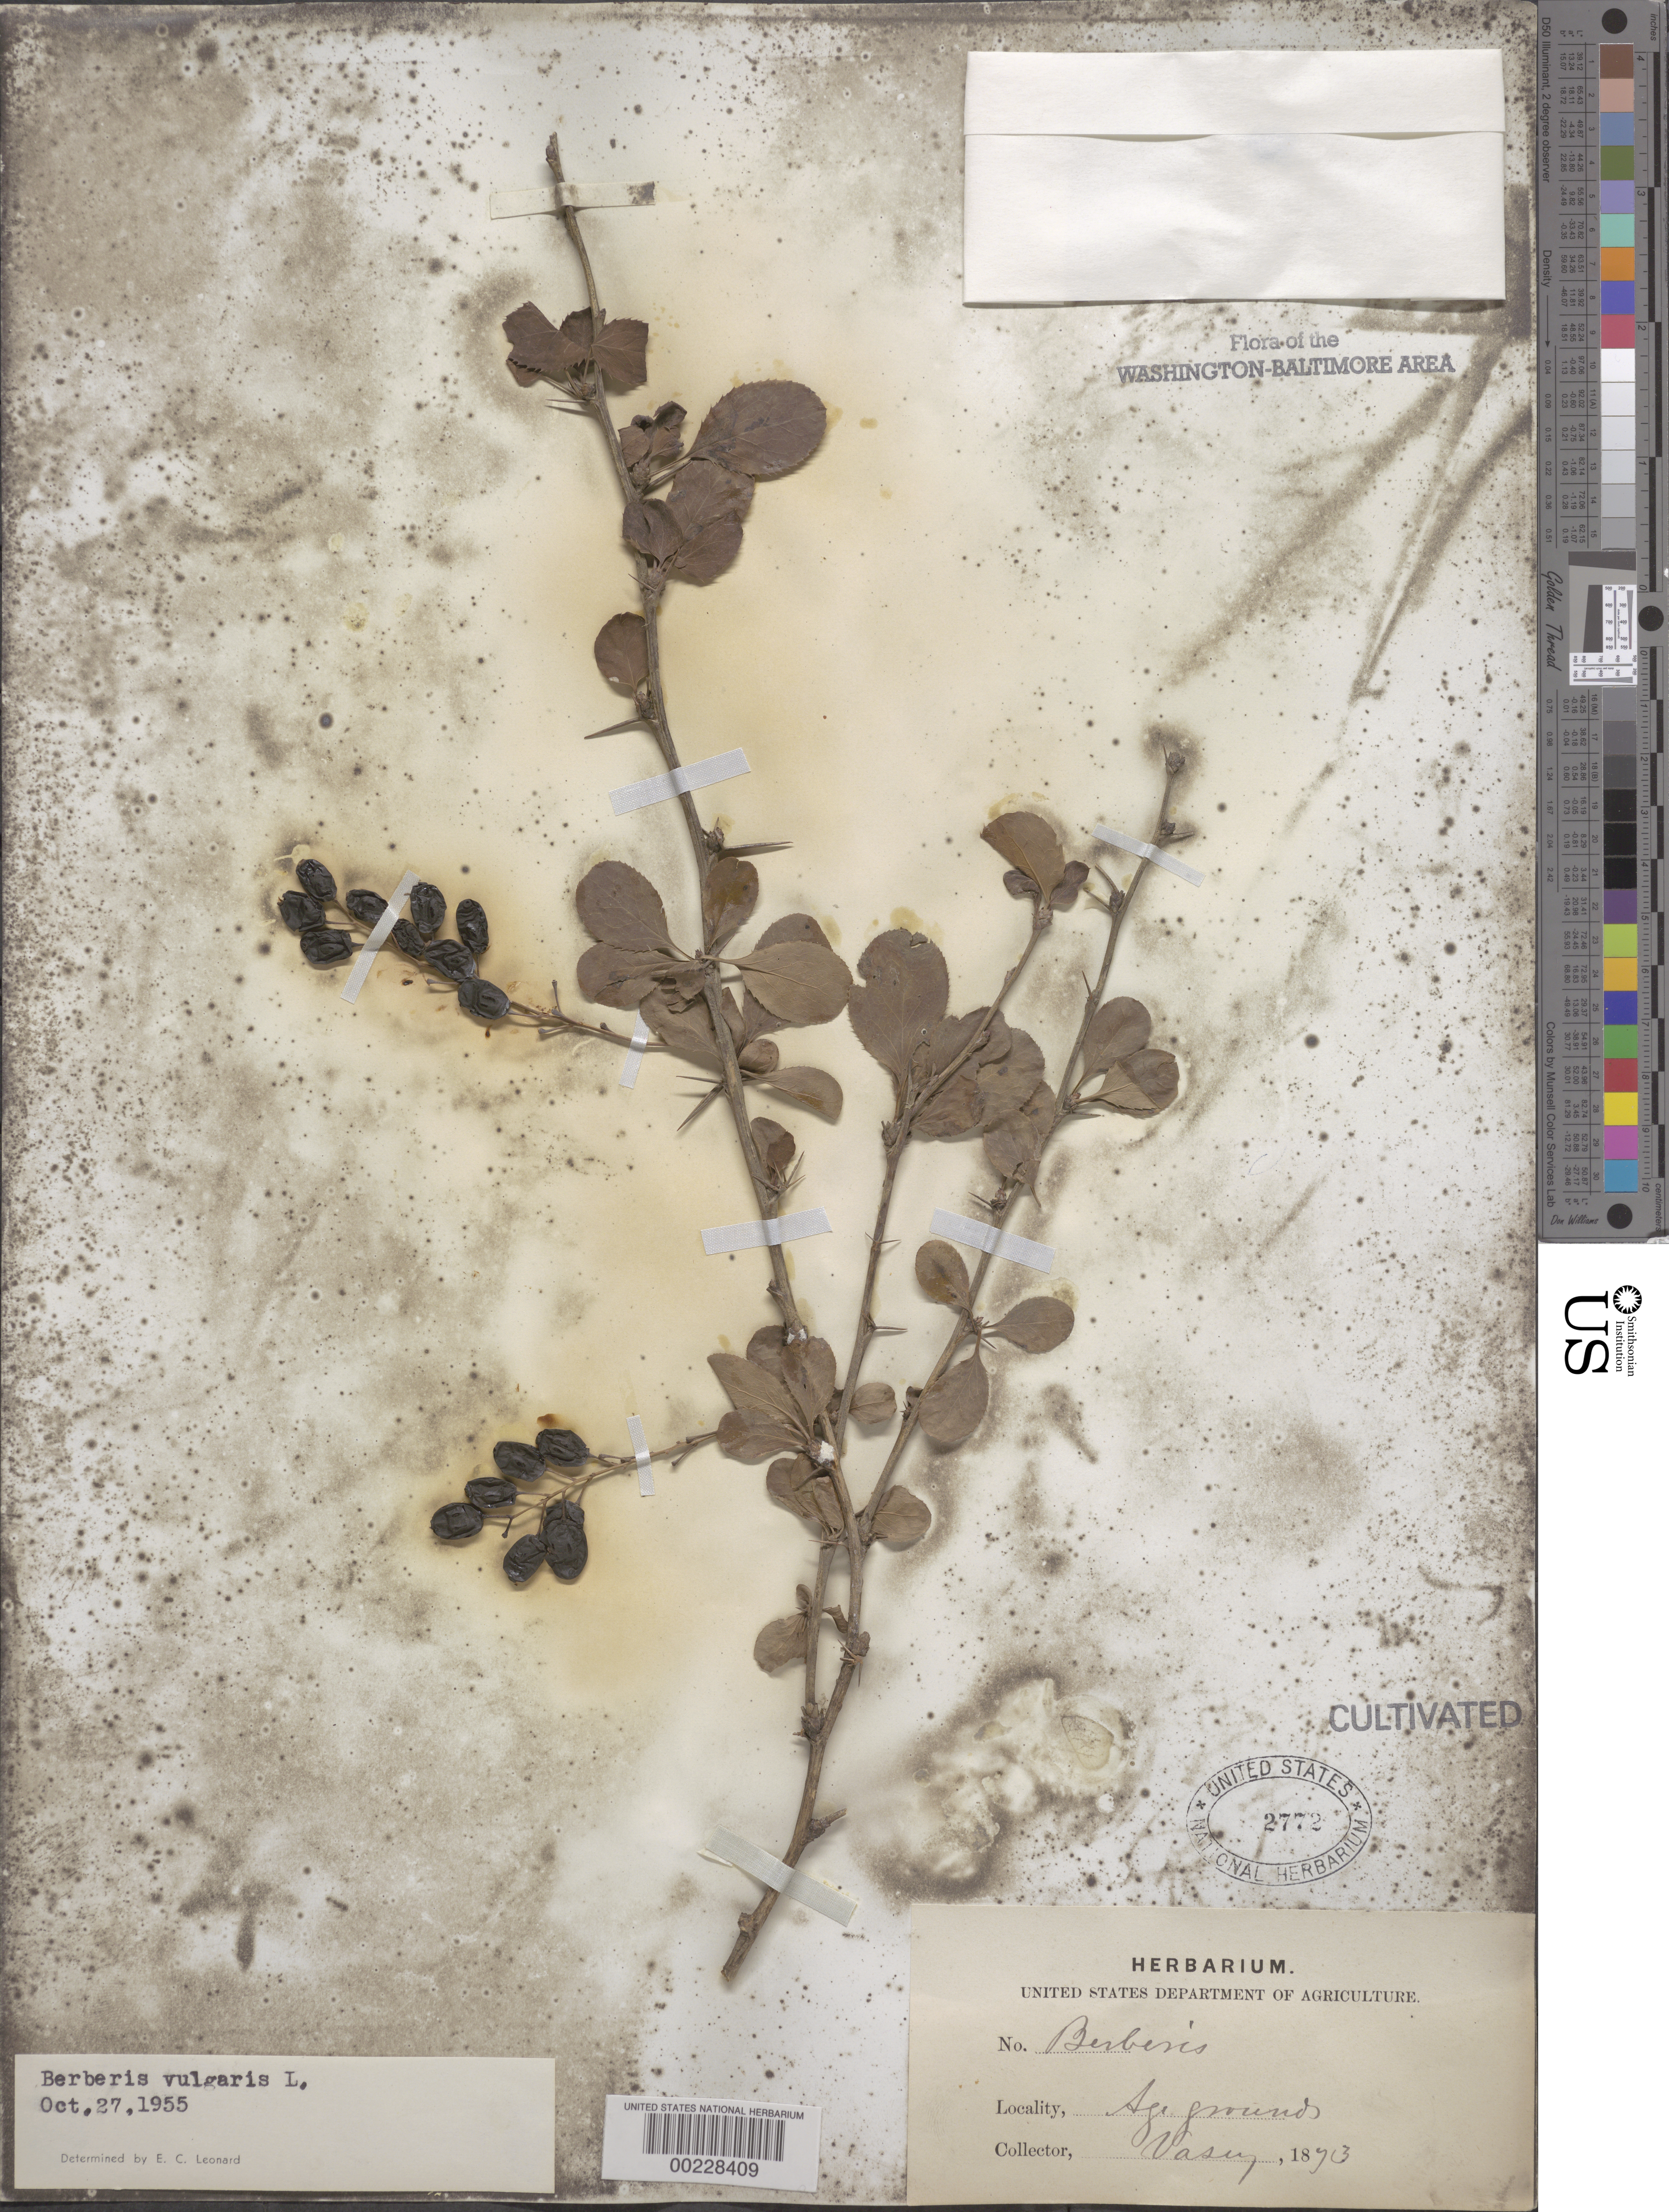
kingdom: Plantae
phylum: Tracheophyta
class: Magnoliopsida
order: Ranunculales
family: Berberidaceae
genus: Berberis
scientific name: Berberis vulgaris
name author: L.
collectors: G. R. Vasey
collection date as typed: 1873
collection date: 1873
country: United States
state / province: District of Columbia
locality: Agricultural grounds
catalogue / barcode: US 2772